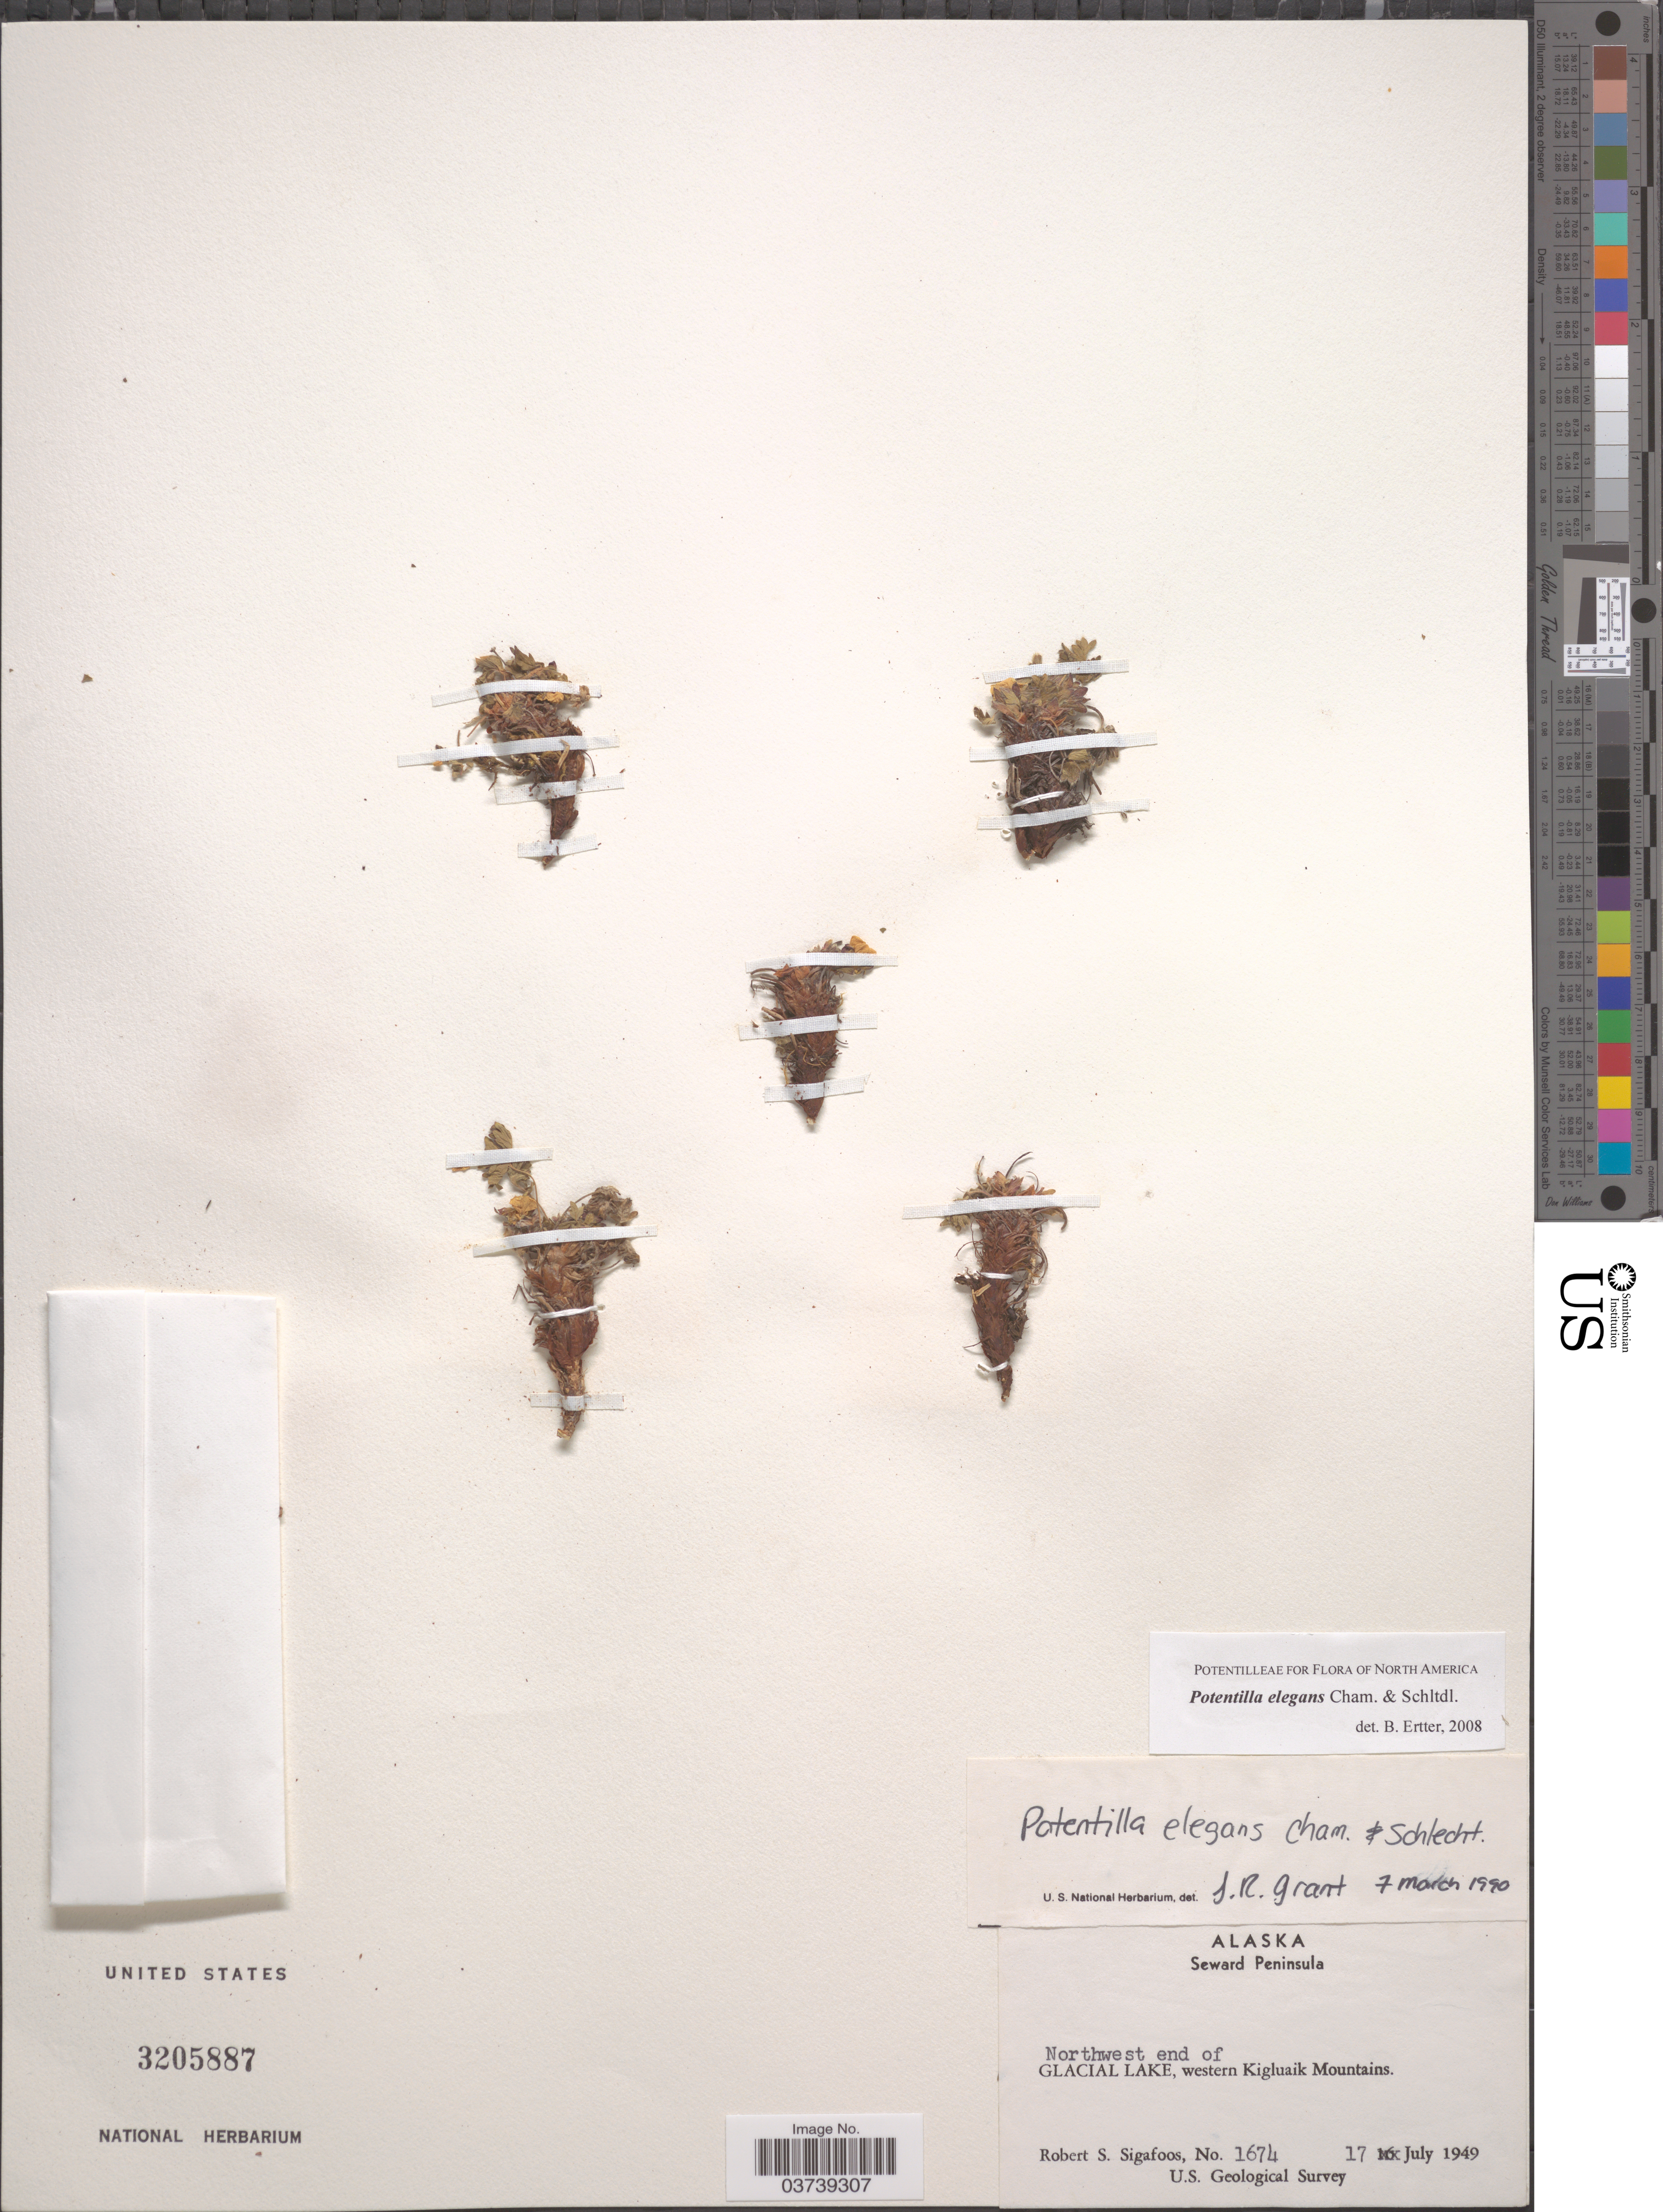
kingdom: Plantae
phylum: Tracheophyta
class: Magnoliopsida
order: Rosales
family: Rosaceae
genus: Potentilla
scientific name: Potentilla elegans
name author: Cham. & Schltr.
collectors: R. Sigafoos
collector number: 1674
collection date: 1949-07-17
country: United States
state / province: Alaska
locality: Seward Peninsula. Northwest end of Glacial Lake, western Kigluaik Mountains.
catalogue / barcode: US 3205887